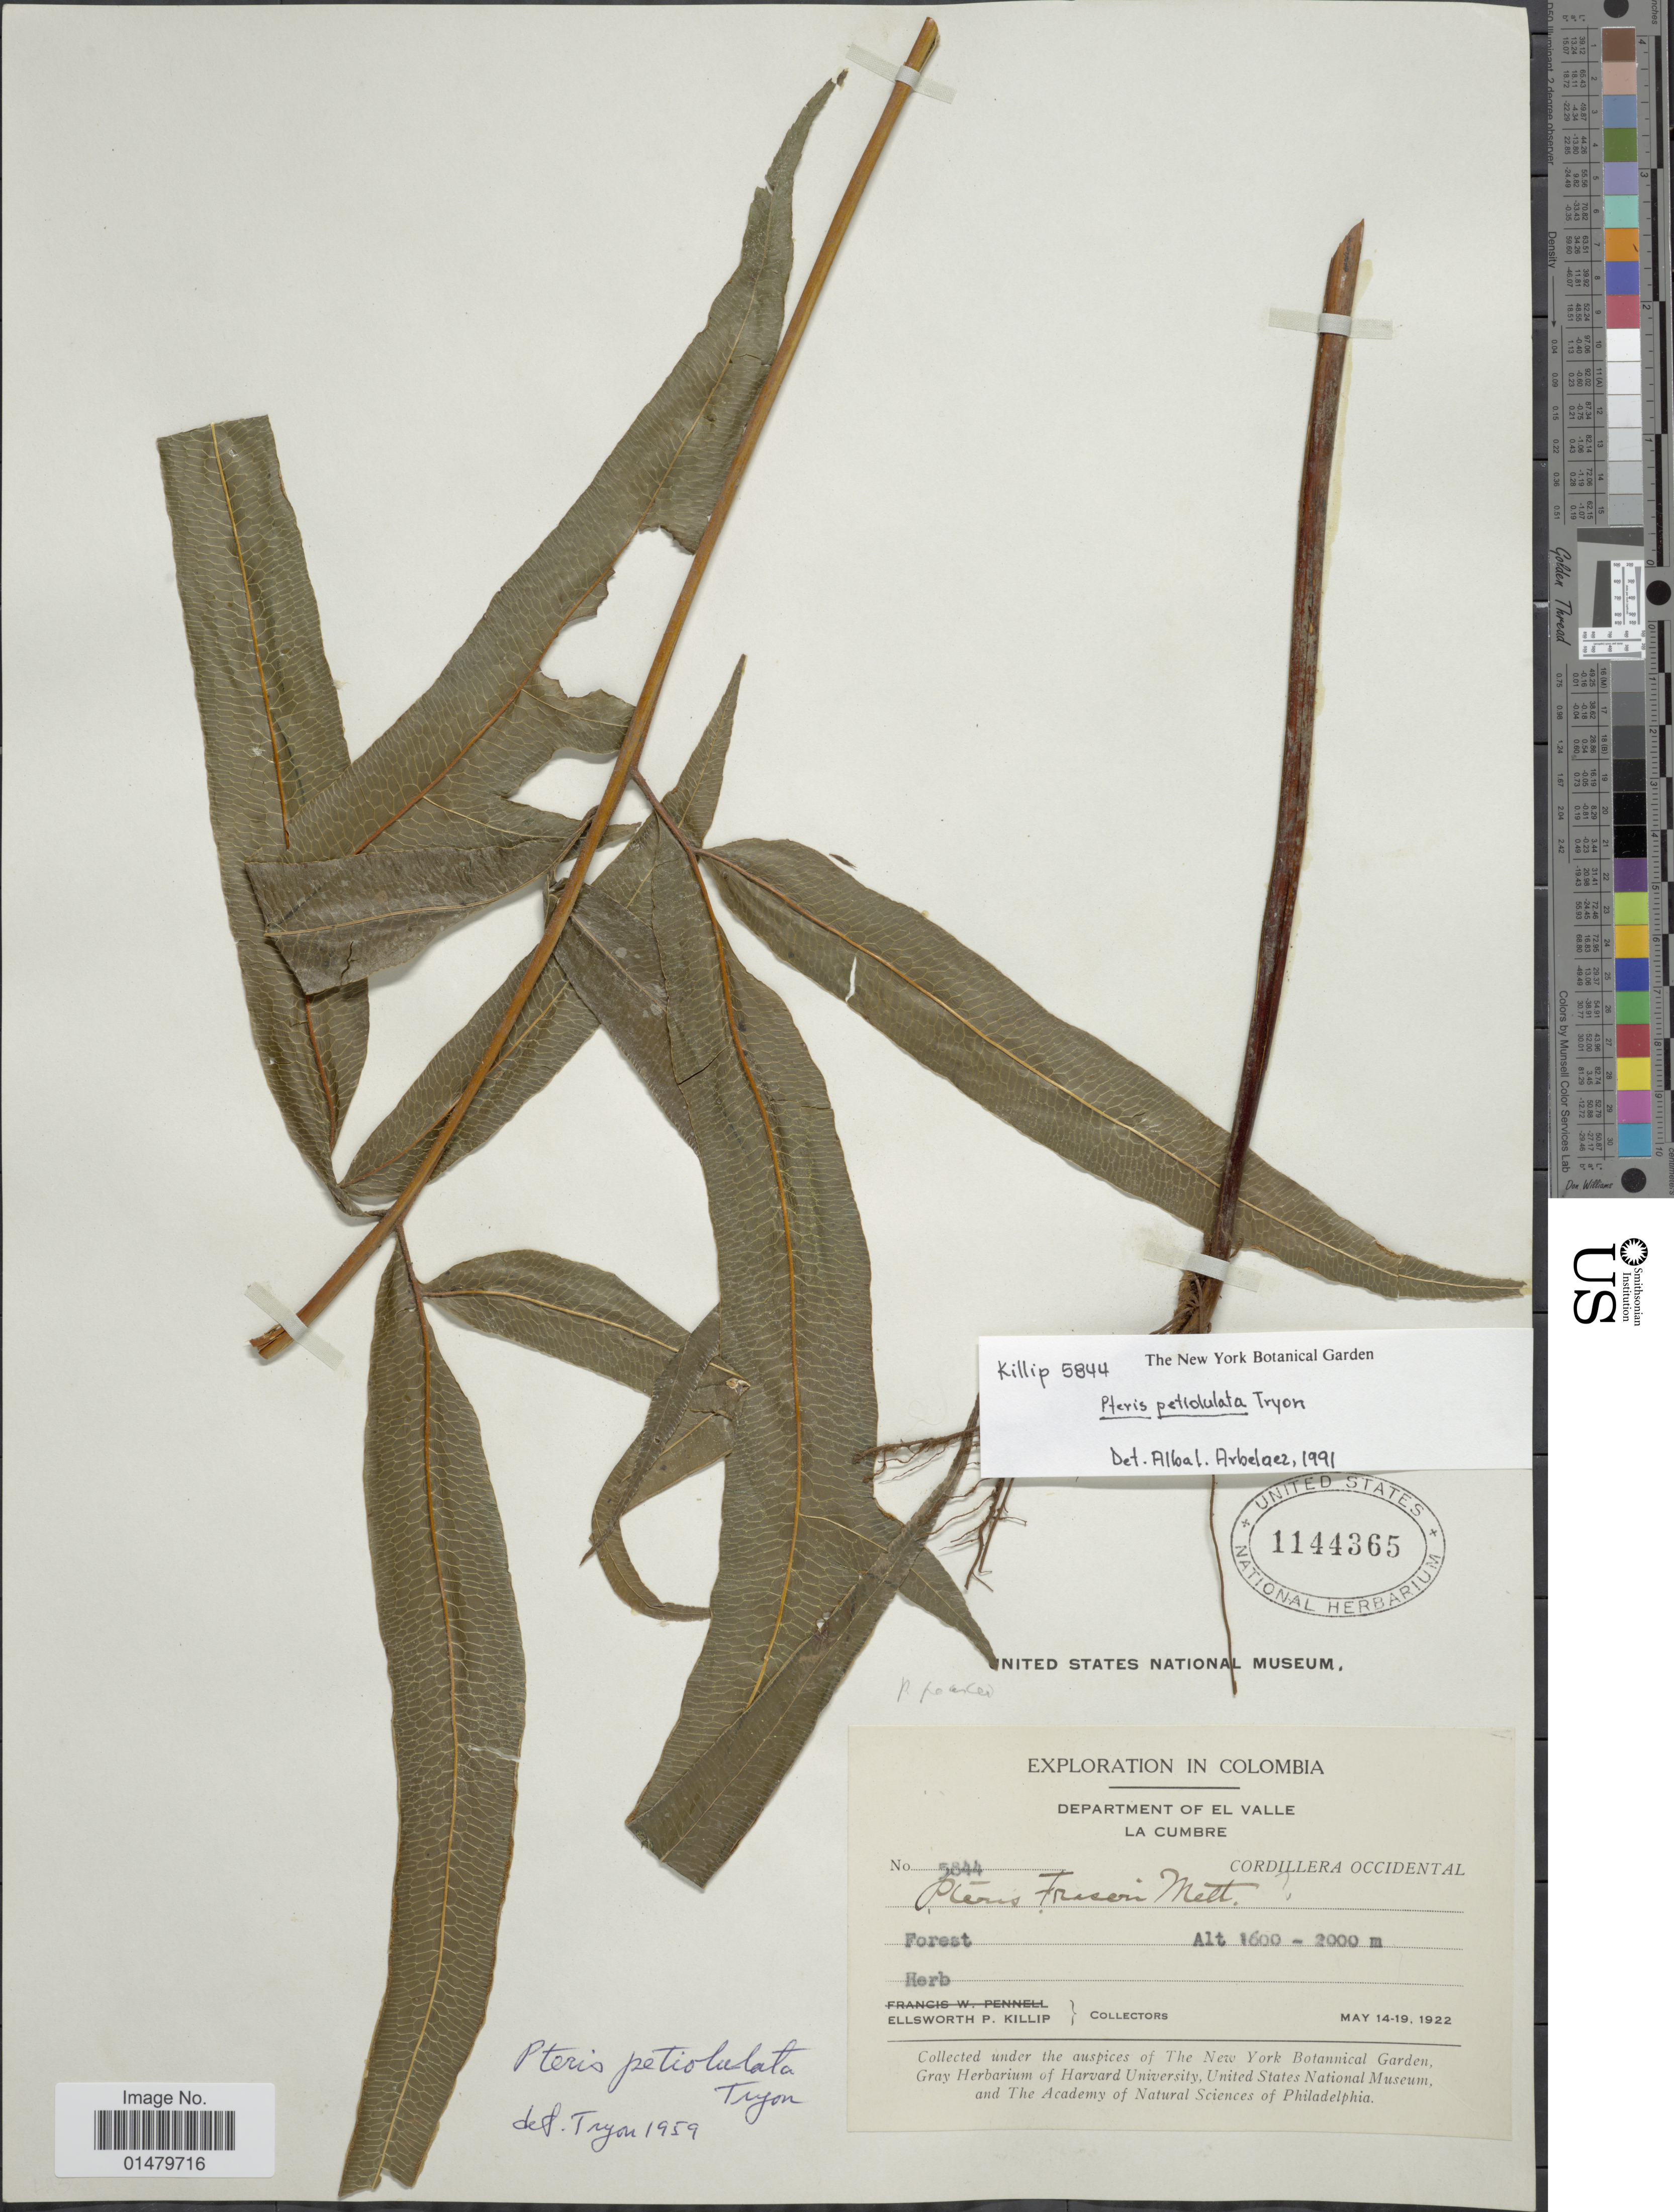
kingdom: Plantae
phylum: Tracheophyta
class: Polypodiopsida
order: Polypodiales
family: Pteridaceae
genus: Pteris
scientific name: Pteris pearcei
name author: Baker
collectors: E. P. Killip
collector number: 5844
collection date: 1922-05-14/1922-05-19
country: Colombia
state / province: Valle del Cauca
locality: Department of El Valle. La Cumbre. Cordillera Occidental.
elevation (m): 1600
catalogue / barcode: US 1144365